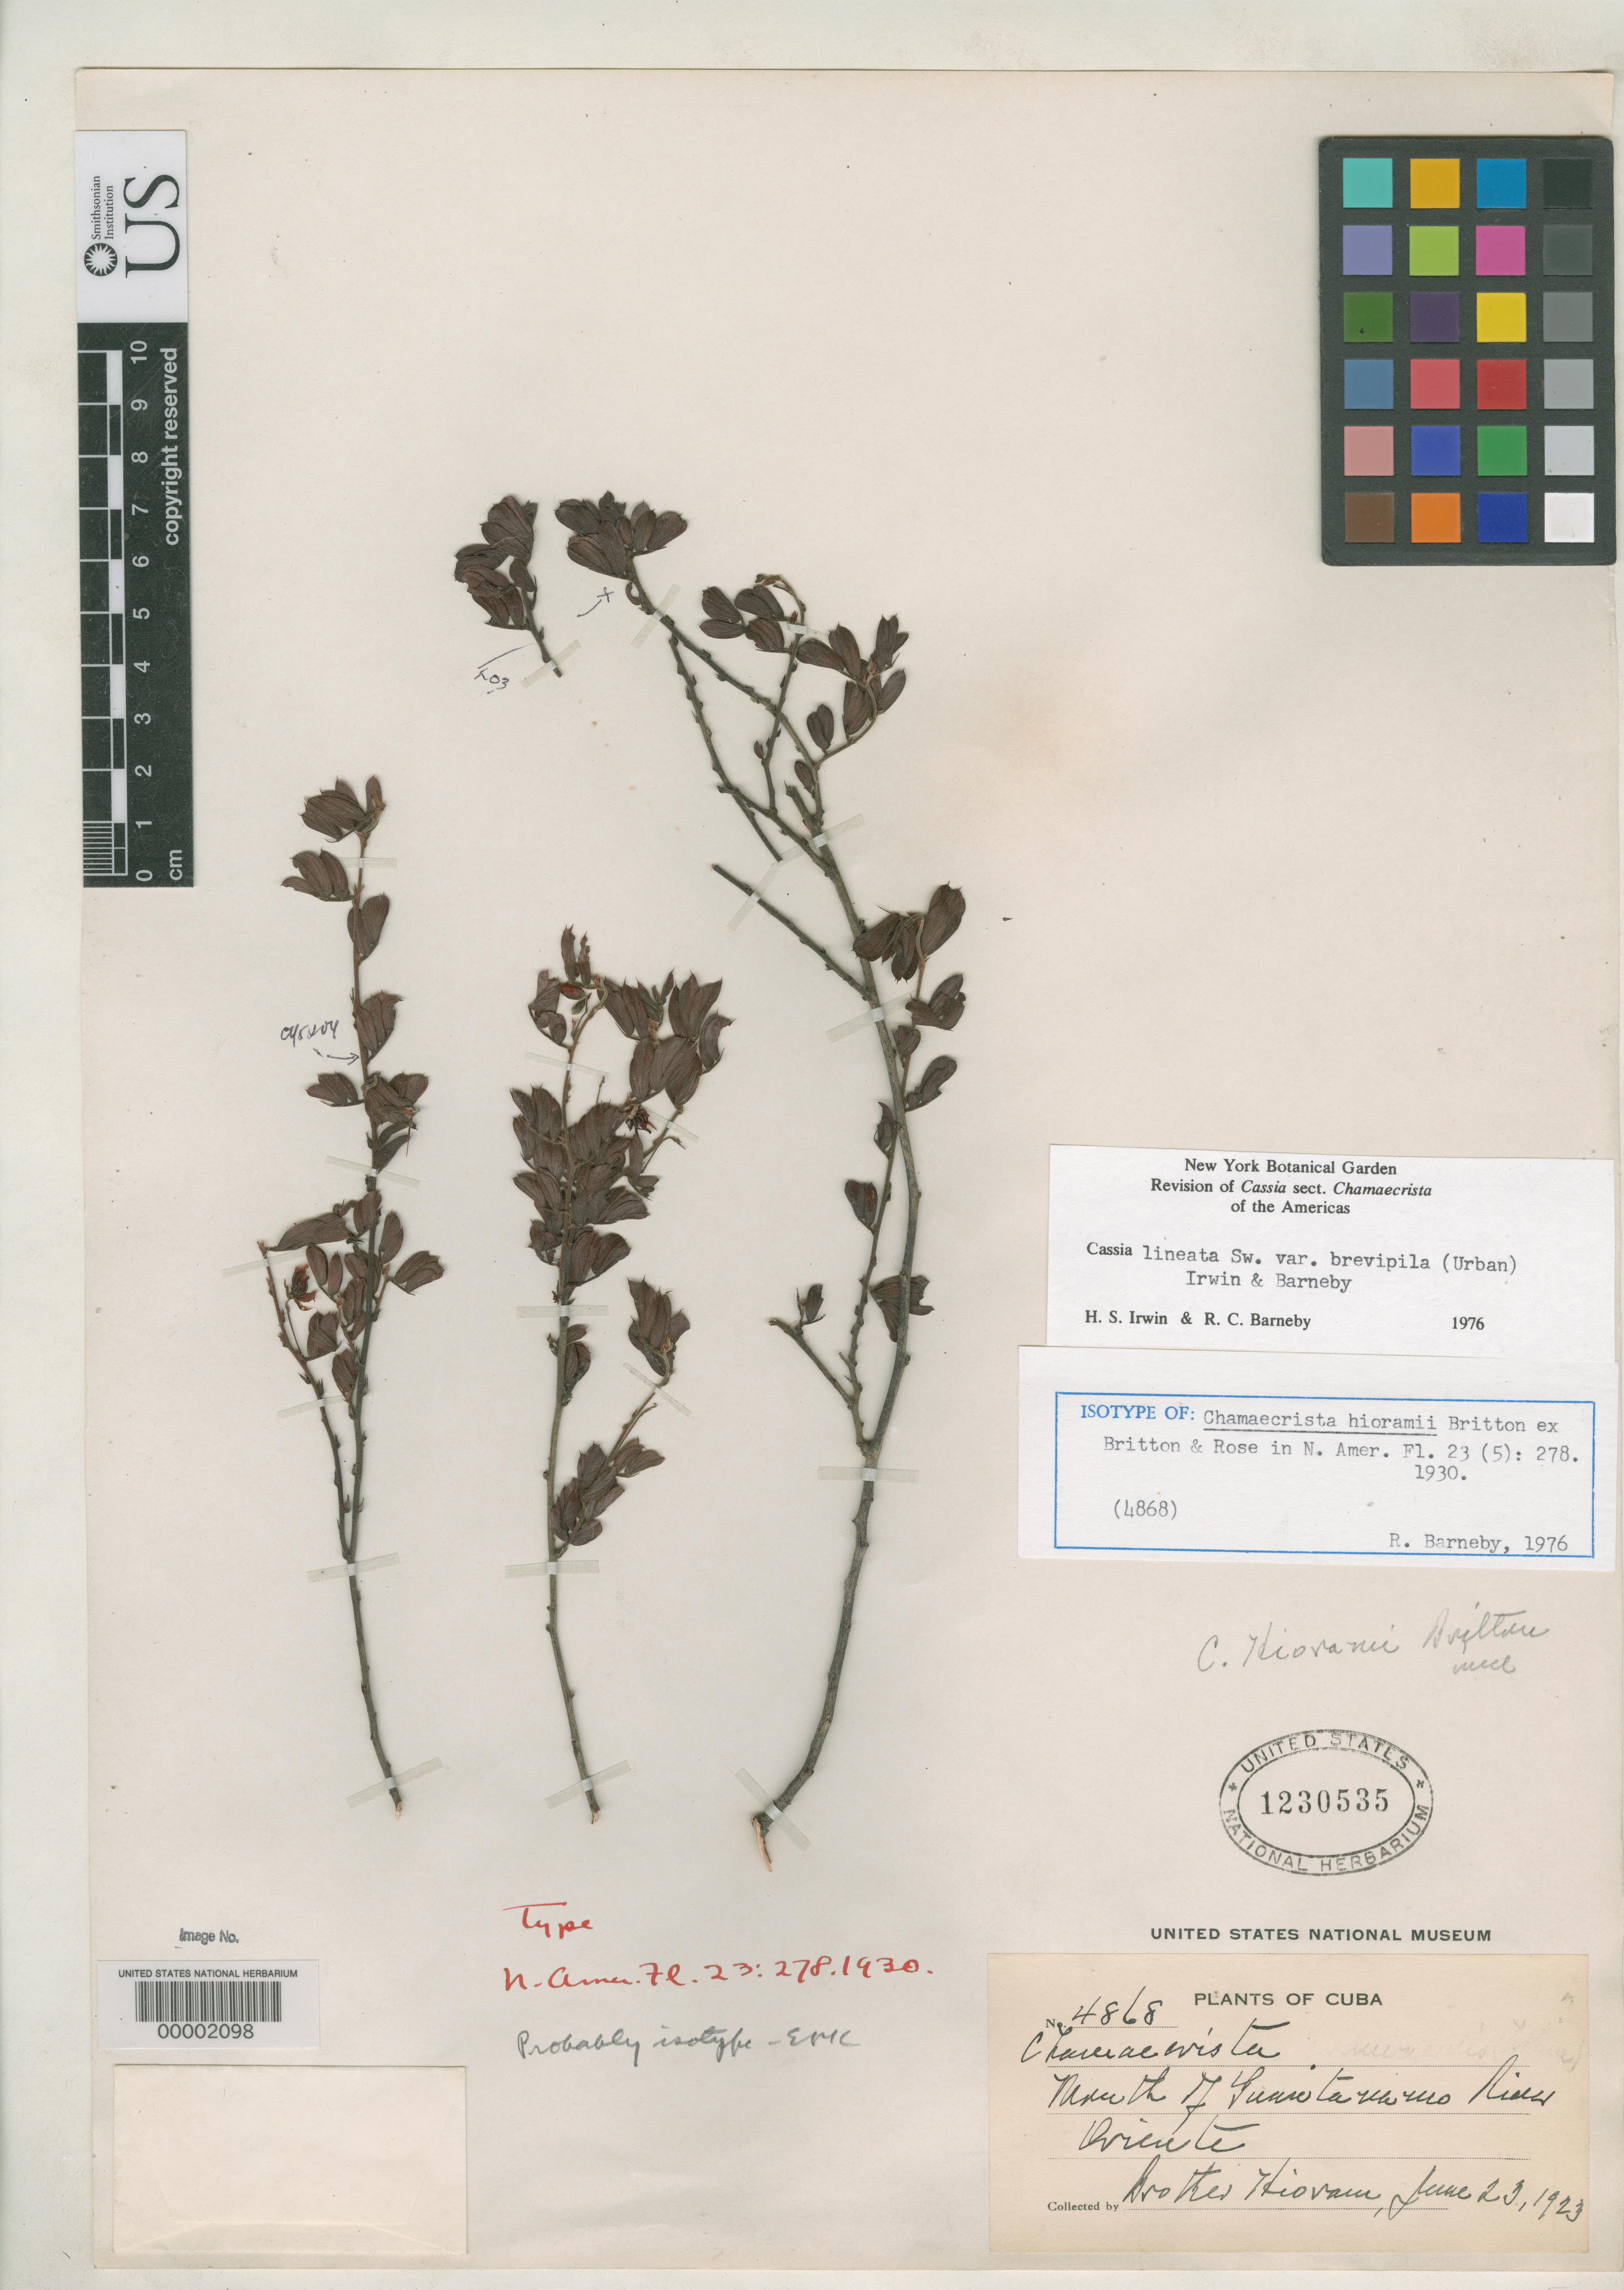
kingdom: Plantae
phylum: Tracheophyta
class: Magnoliopsida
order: Fabales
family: Fabaceae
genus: Chamaecrista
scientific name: Chamaecrista hioramii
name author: Britton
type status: Isotype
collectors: Bro. Hioram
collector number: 4868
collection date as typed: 23 Jun 1921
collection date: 1921-06-23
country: Cuba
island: Greater Antilles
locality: Boca del Guantanamo.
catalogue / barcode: US 1230535